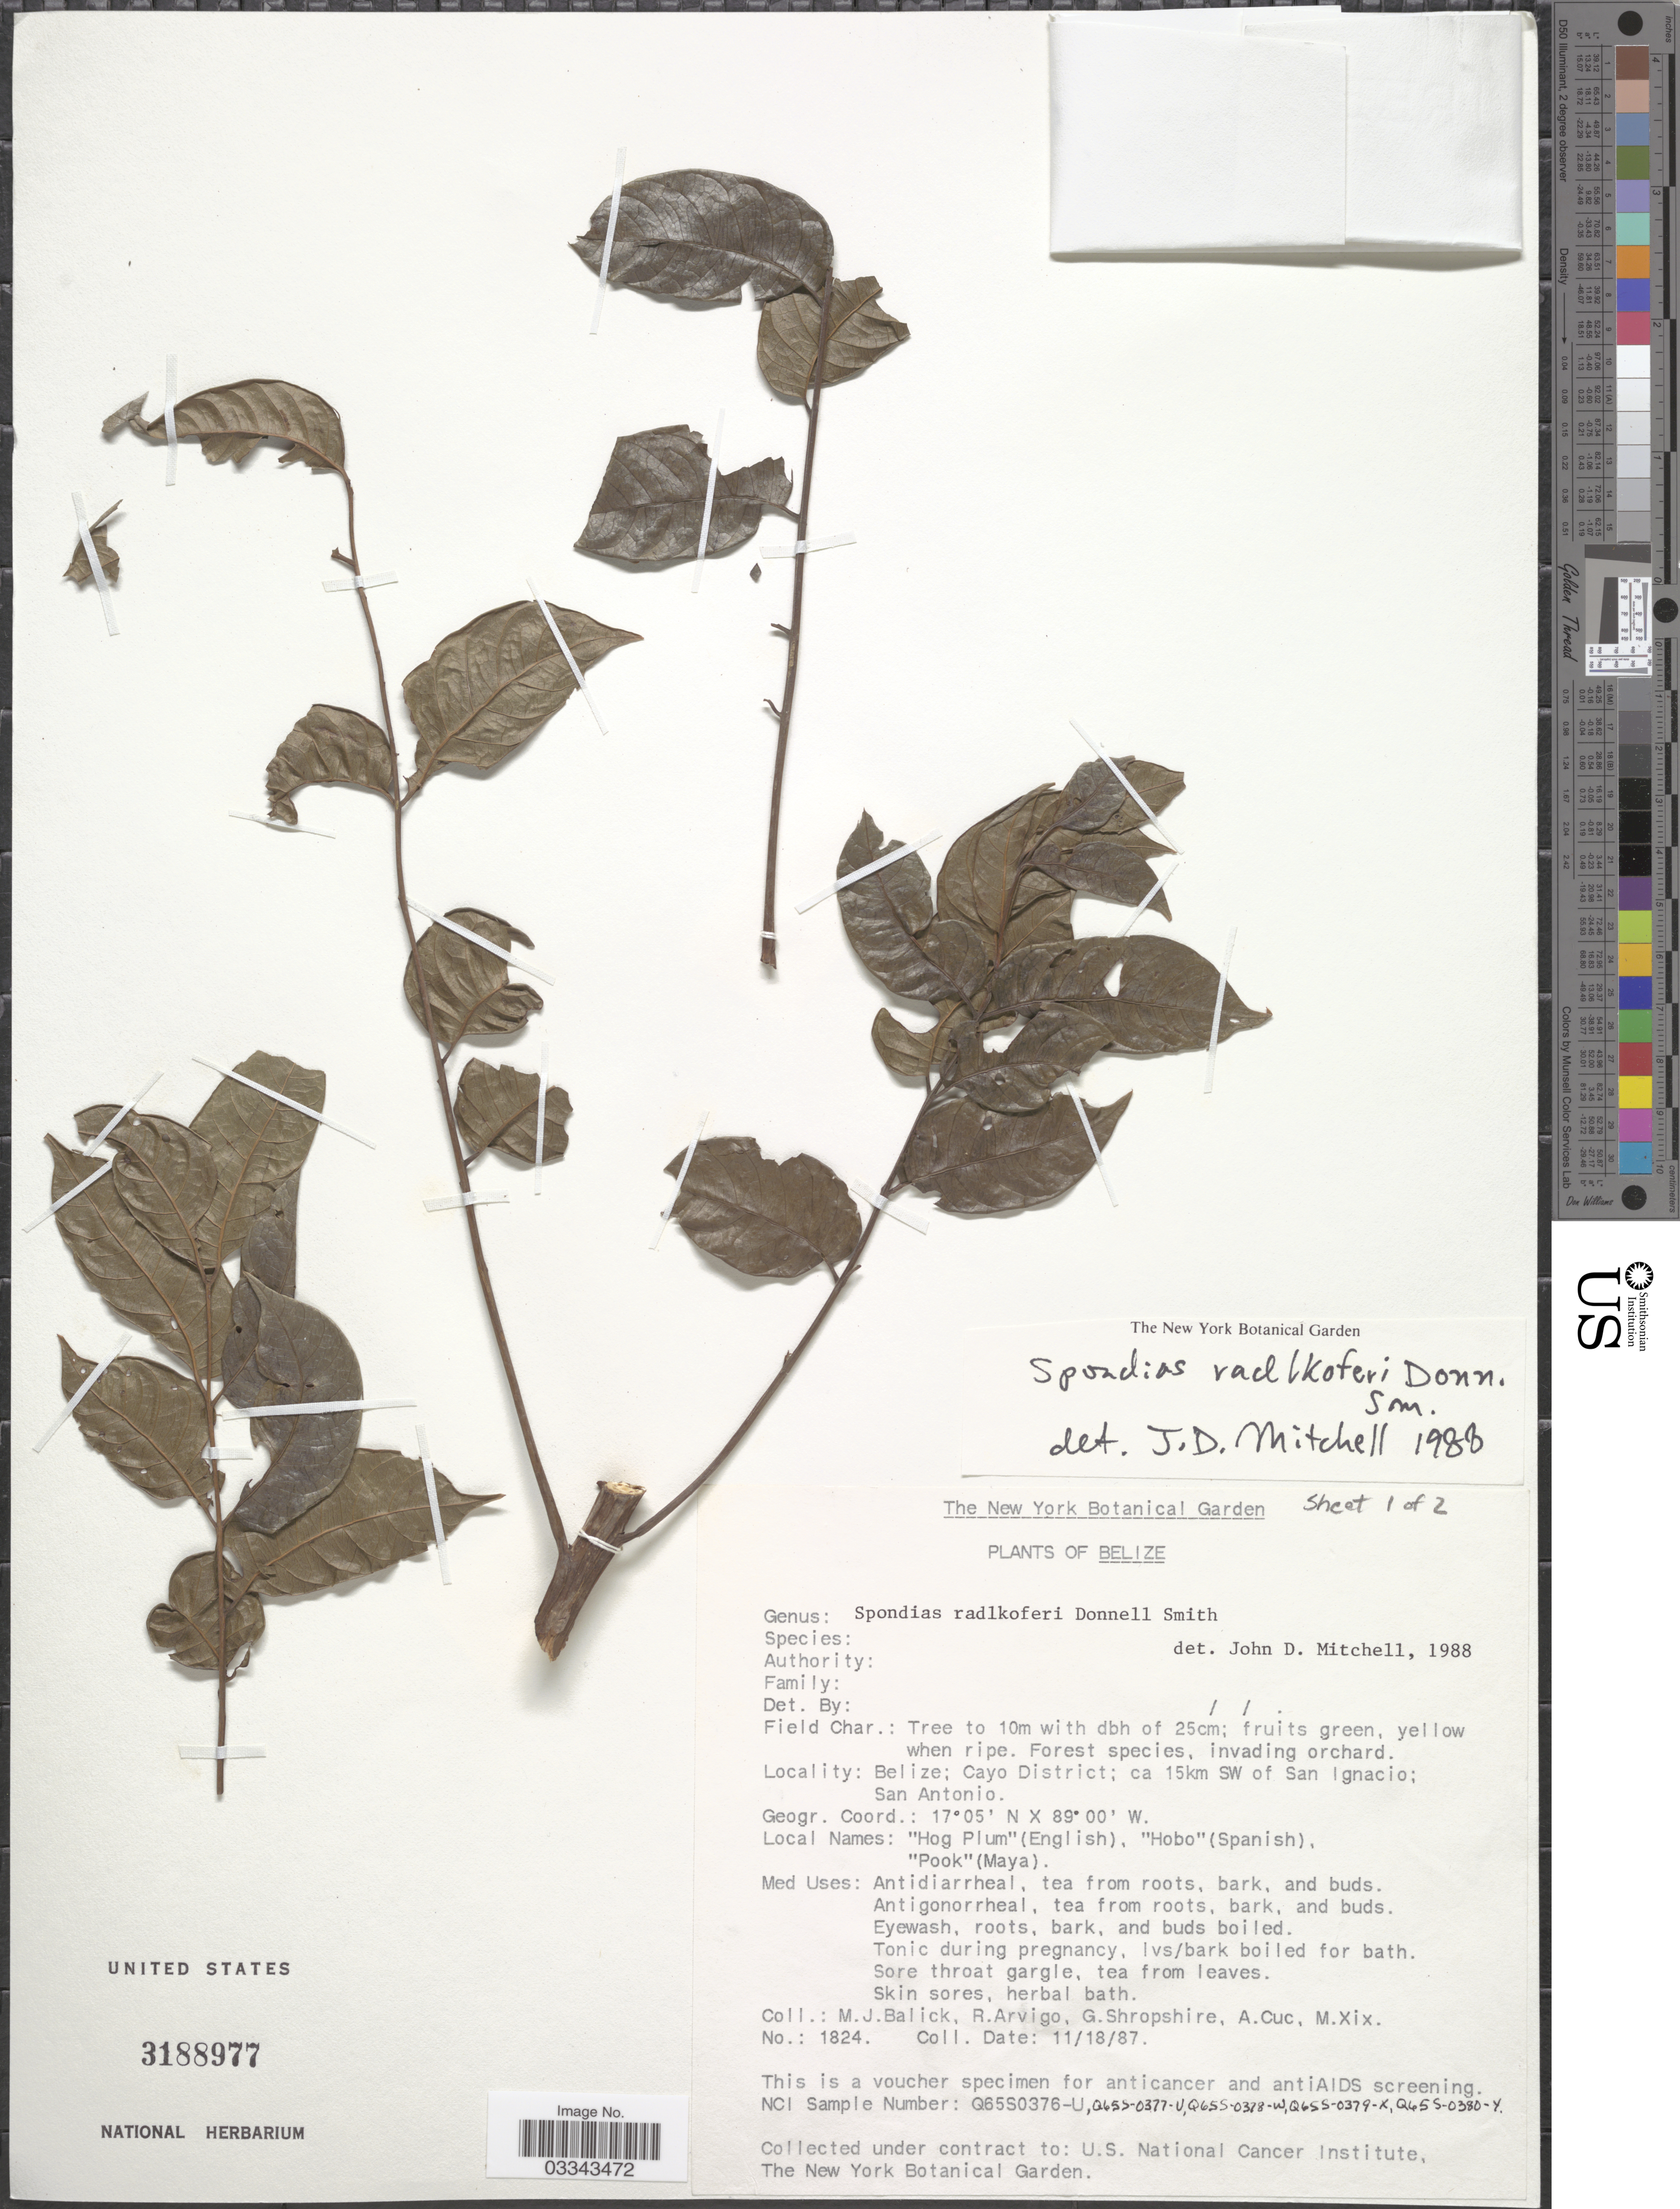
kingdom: Plantae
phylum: Tracheophyta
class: Magnoliopsida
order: Sapindales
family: Anacardiaceae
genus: Spondias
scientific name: Spondias radlkoferi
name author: Donn. Sm.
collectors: M. J. Balick, R. Arvigo, G. Shropshire, A. Cuc & M. Xix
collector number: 1824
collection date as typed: Transcribed d/m/y: 18/11/87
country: Belize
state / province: Cayo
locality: Cayo District; ca 15km SW of San Ignacio; San Antonio.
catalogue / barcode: US 3188977